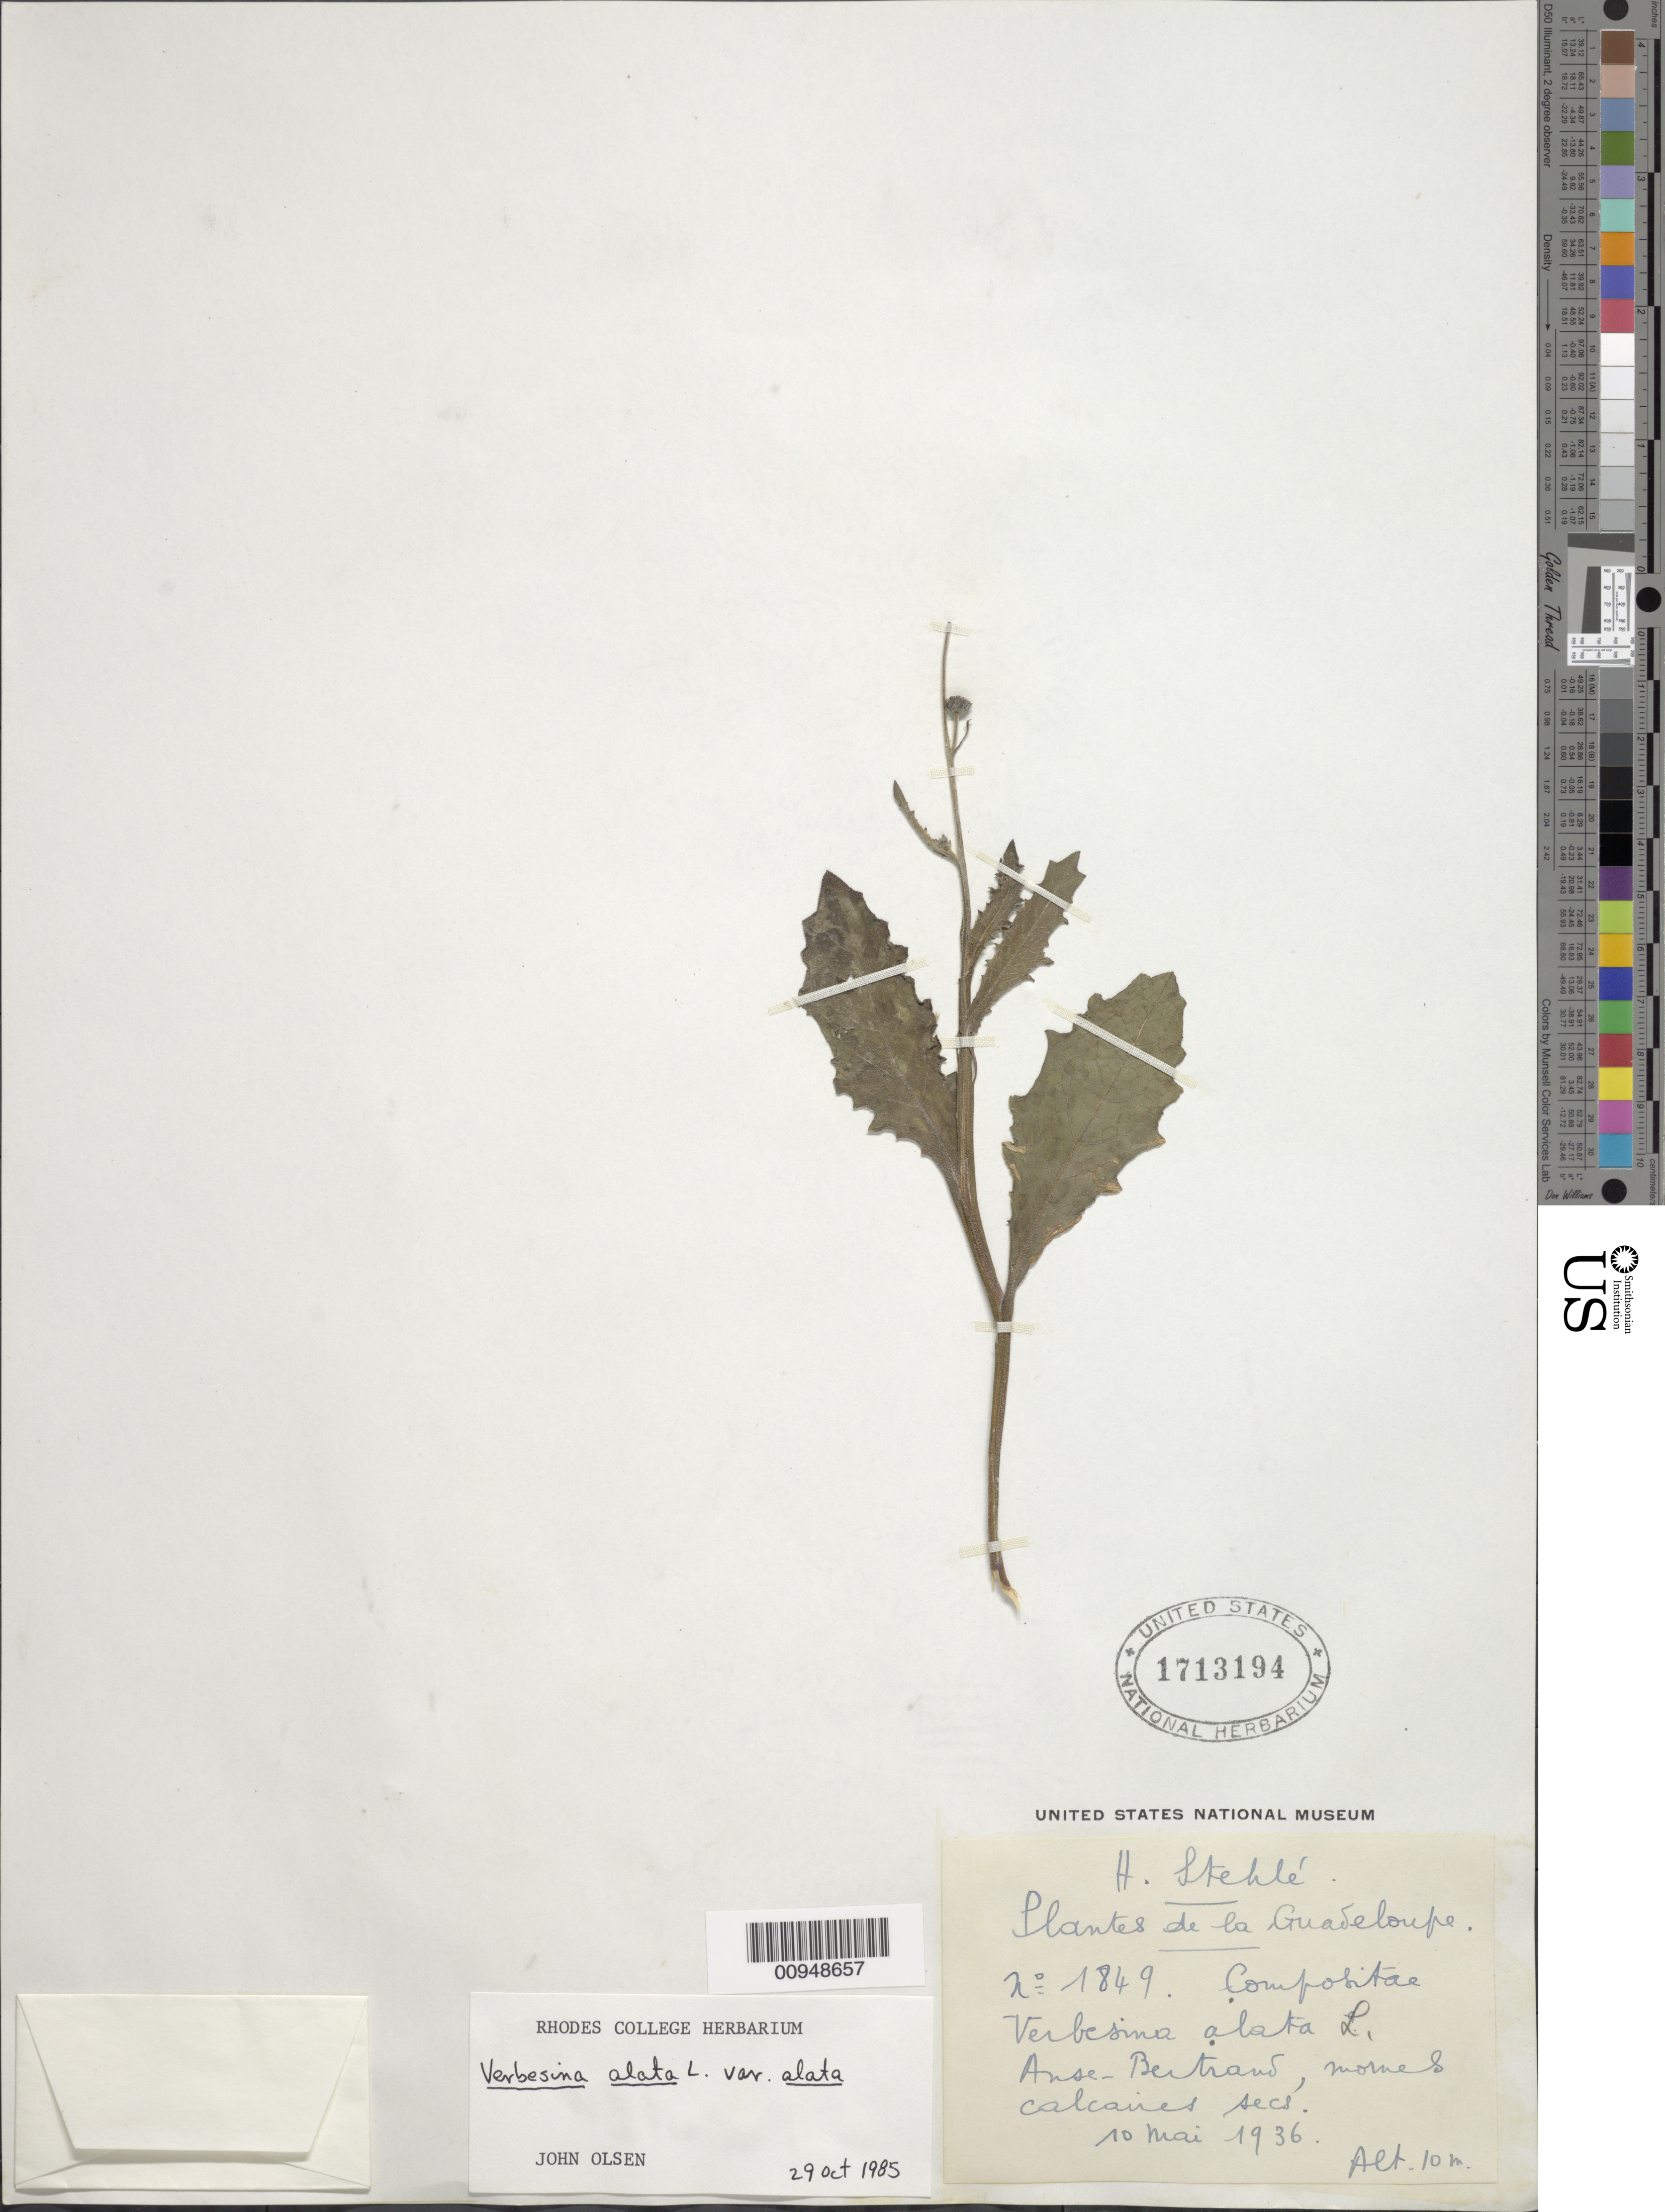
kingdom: Plantae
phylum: Tracheophyta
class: Magnoliopsida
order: Asterales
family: Asteraceae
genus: Verbesina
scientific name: Verbesina alata var. alata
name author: L.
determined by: Olsen, J.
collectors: H. Stehlé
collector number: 1849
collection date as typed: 10 May 1936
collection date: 1936-05-10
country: Guadeloupe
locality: Anse Beitrand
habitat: Mornes calcaires secs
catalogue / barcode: US 1713194